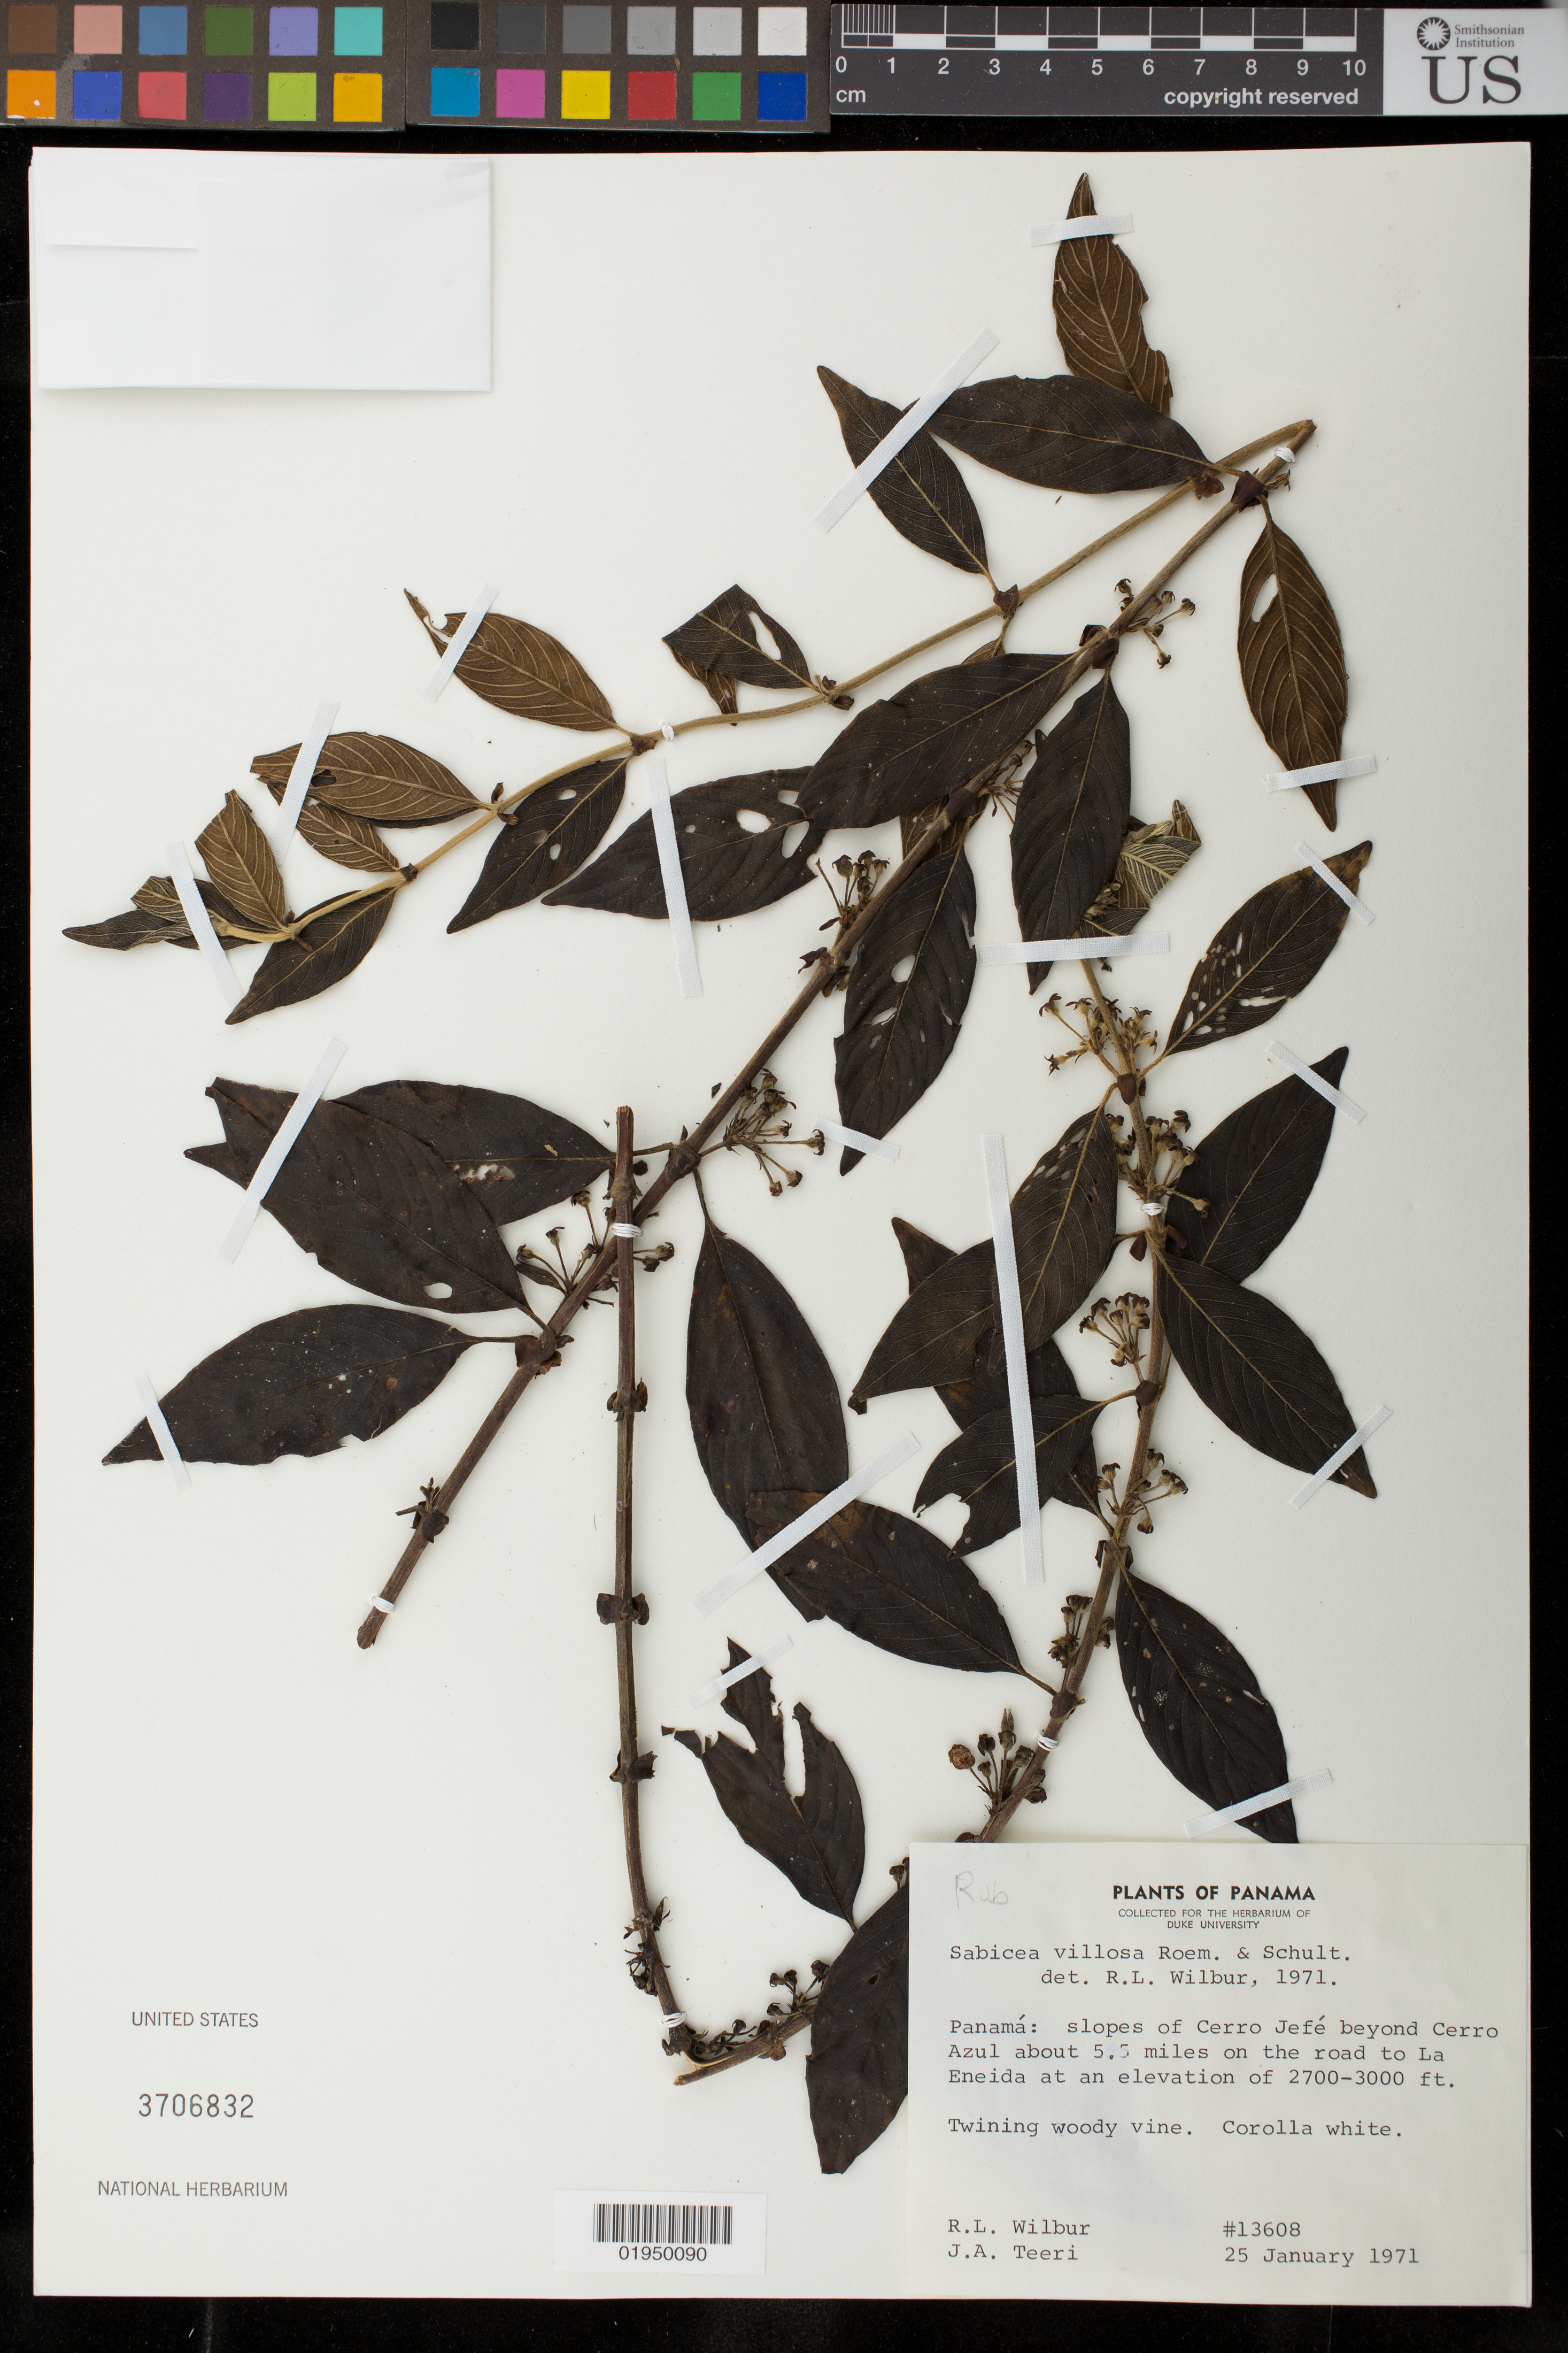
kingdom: Plantae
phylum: Tracheophyta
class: Magnoliopsida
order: Gentianales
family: Rubiaceae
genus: Sabicea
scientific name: Sabicea villosa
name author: Willd. ex Roem. & Schult.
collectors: R. L. Wilbur & J. Teeri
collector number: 13608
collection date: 1971-01-25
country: Panama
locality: slopes of Cerro Jefe beyond Cerro Azul about 5.5 miles on the road to La ebeida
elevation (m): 823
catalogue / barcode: US 3706832